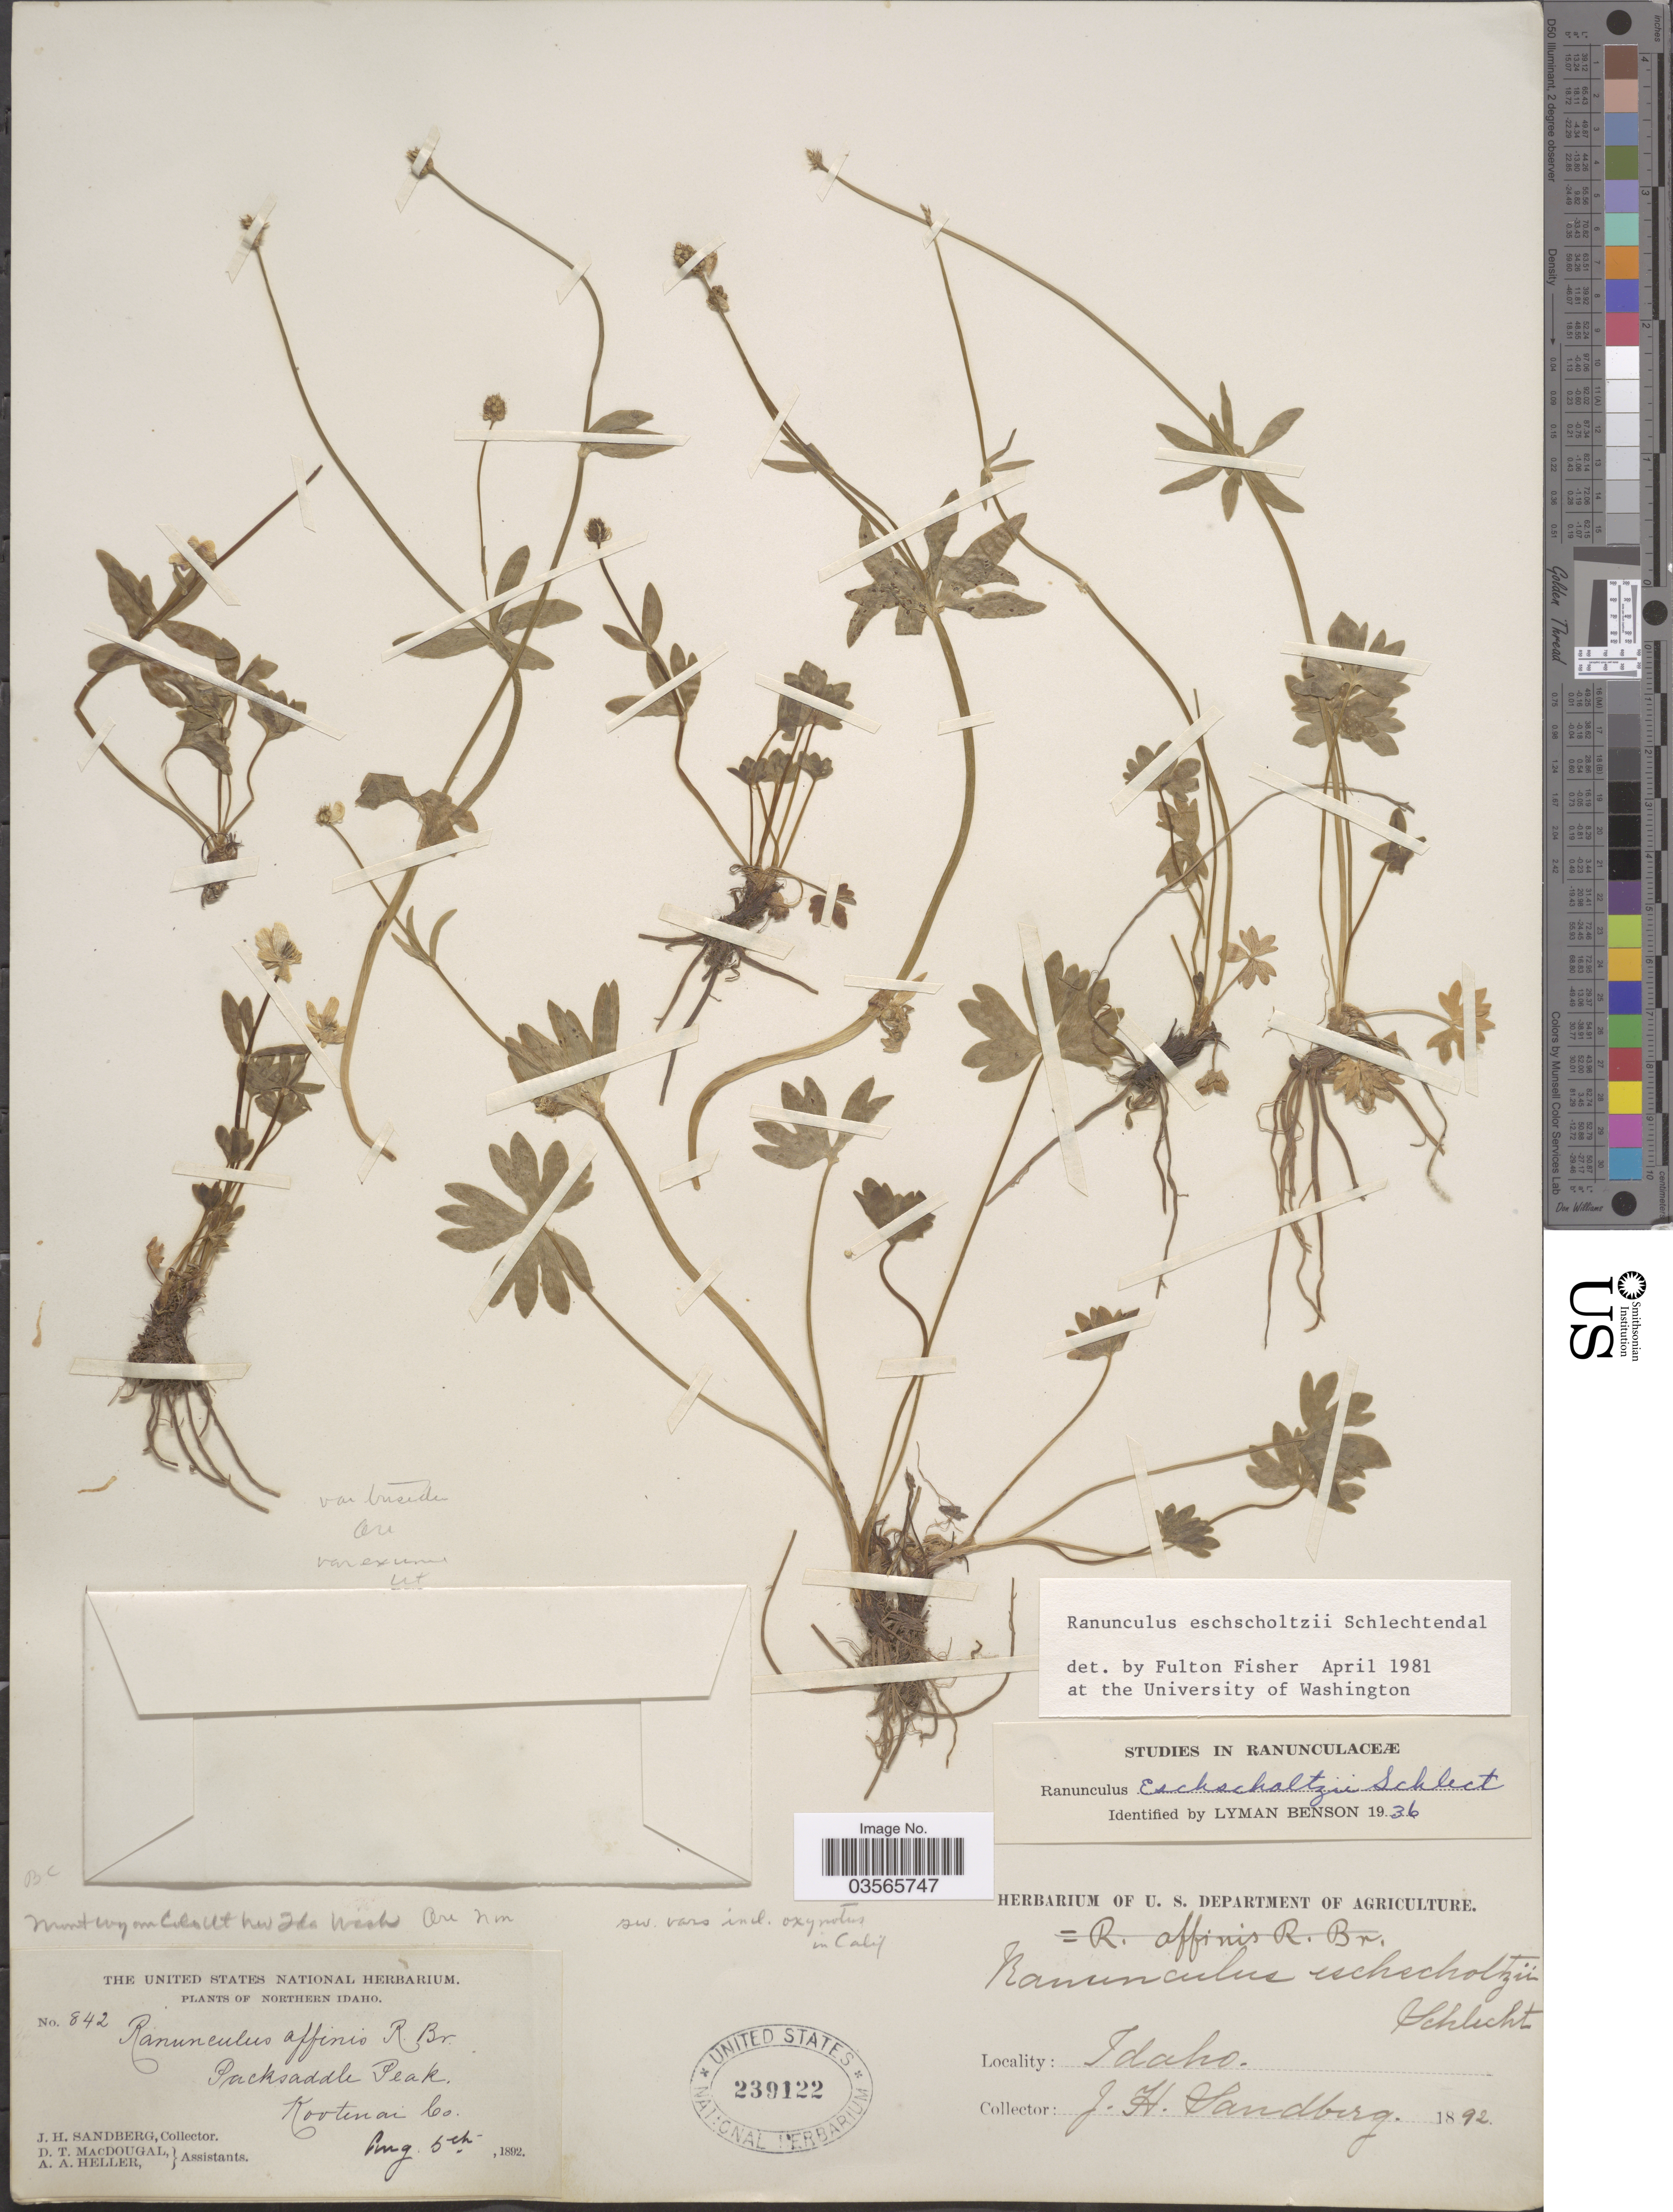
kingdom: Plantae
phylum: Tracheophyta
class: Magnoliopsida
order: Ranunculales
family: Ranunculaceae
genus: Ranunculus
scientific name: Ranunculus eschscholtzii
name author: Schltdl.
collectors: J. H. Sandberg, D. T. MacDougal & A. A. Heller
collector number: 842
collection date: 1892-08-05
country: United States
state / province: Idaho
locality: Northern Idaho. Packsaddle Peak. Kootenai Co.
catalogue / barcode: US 239122